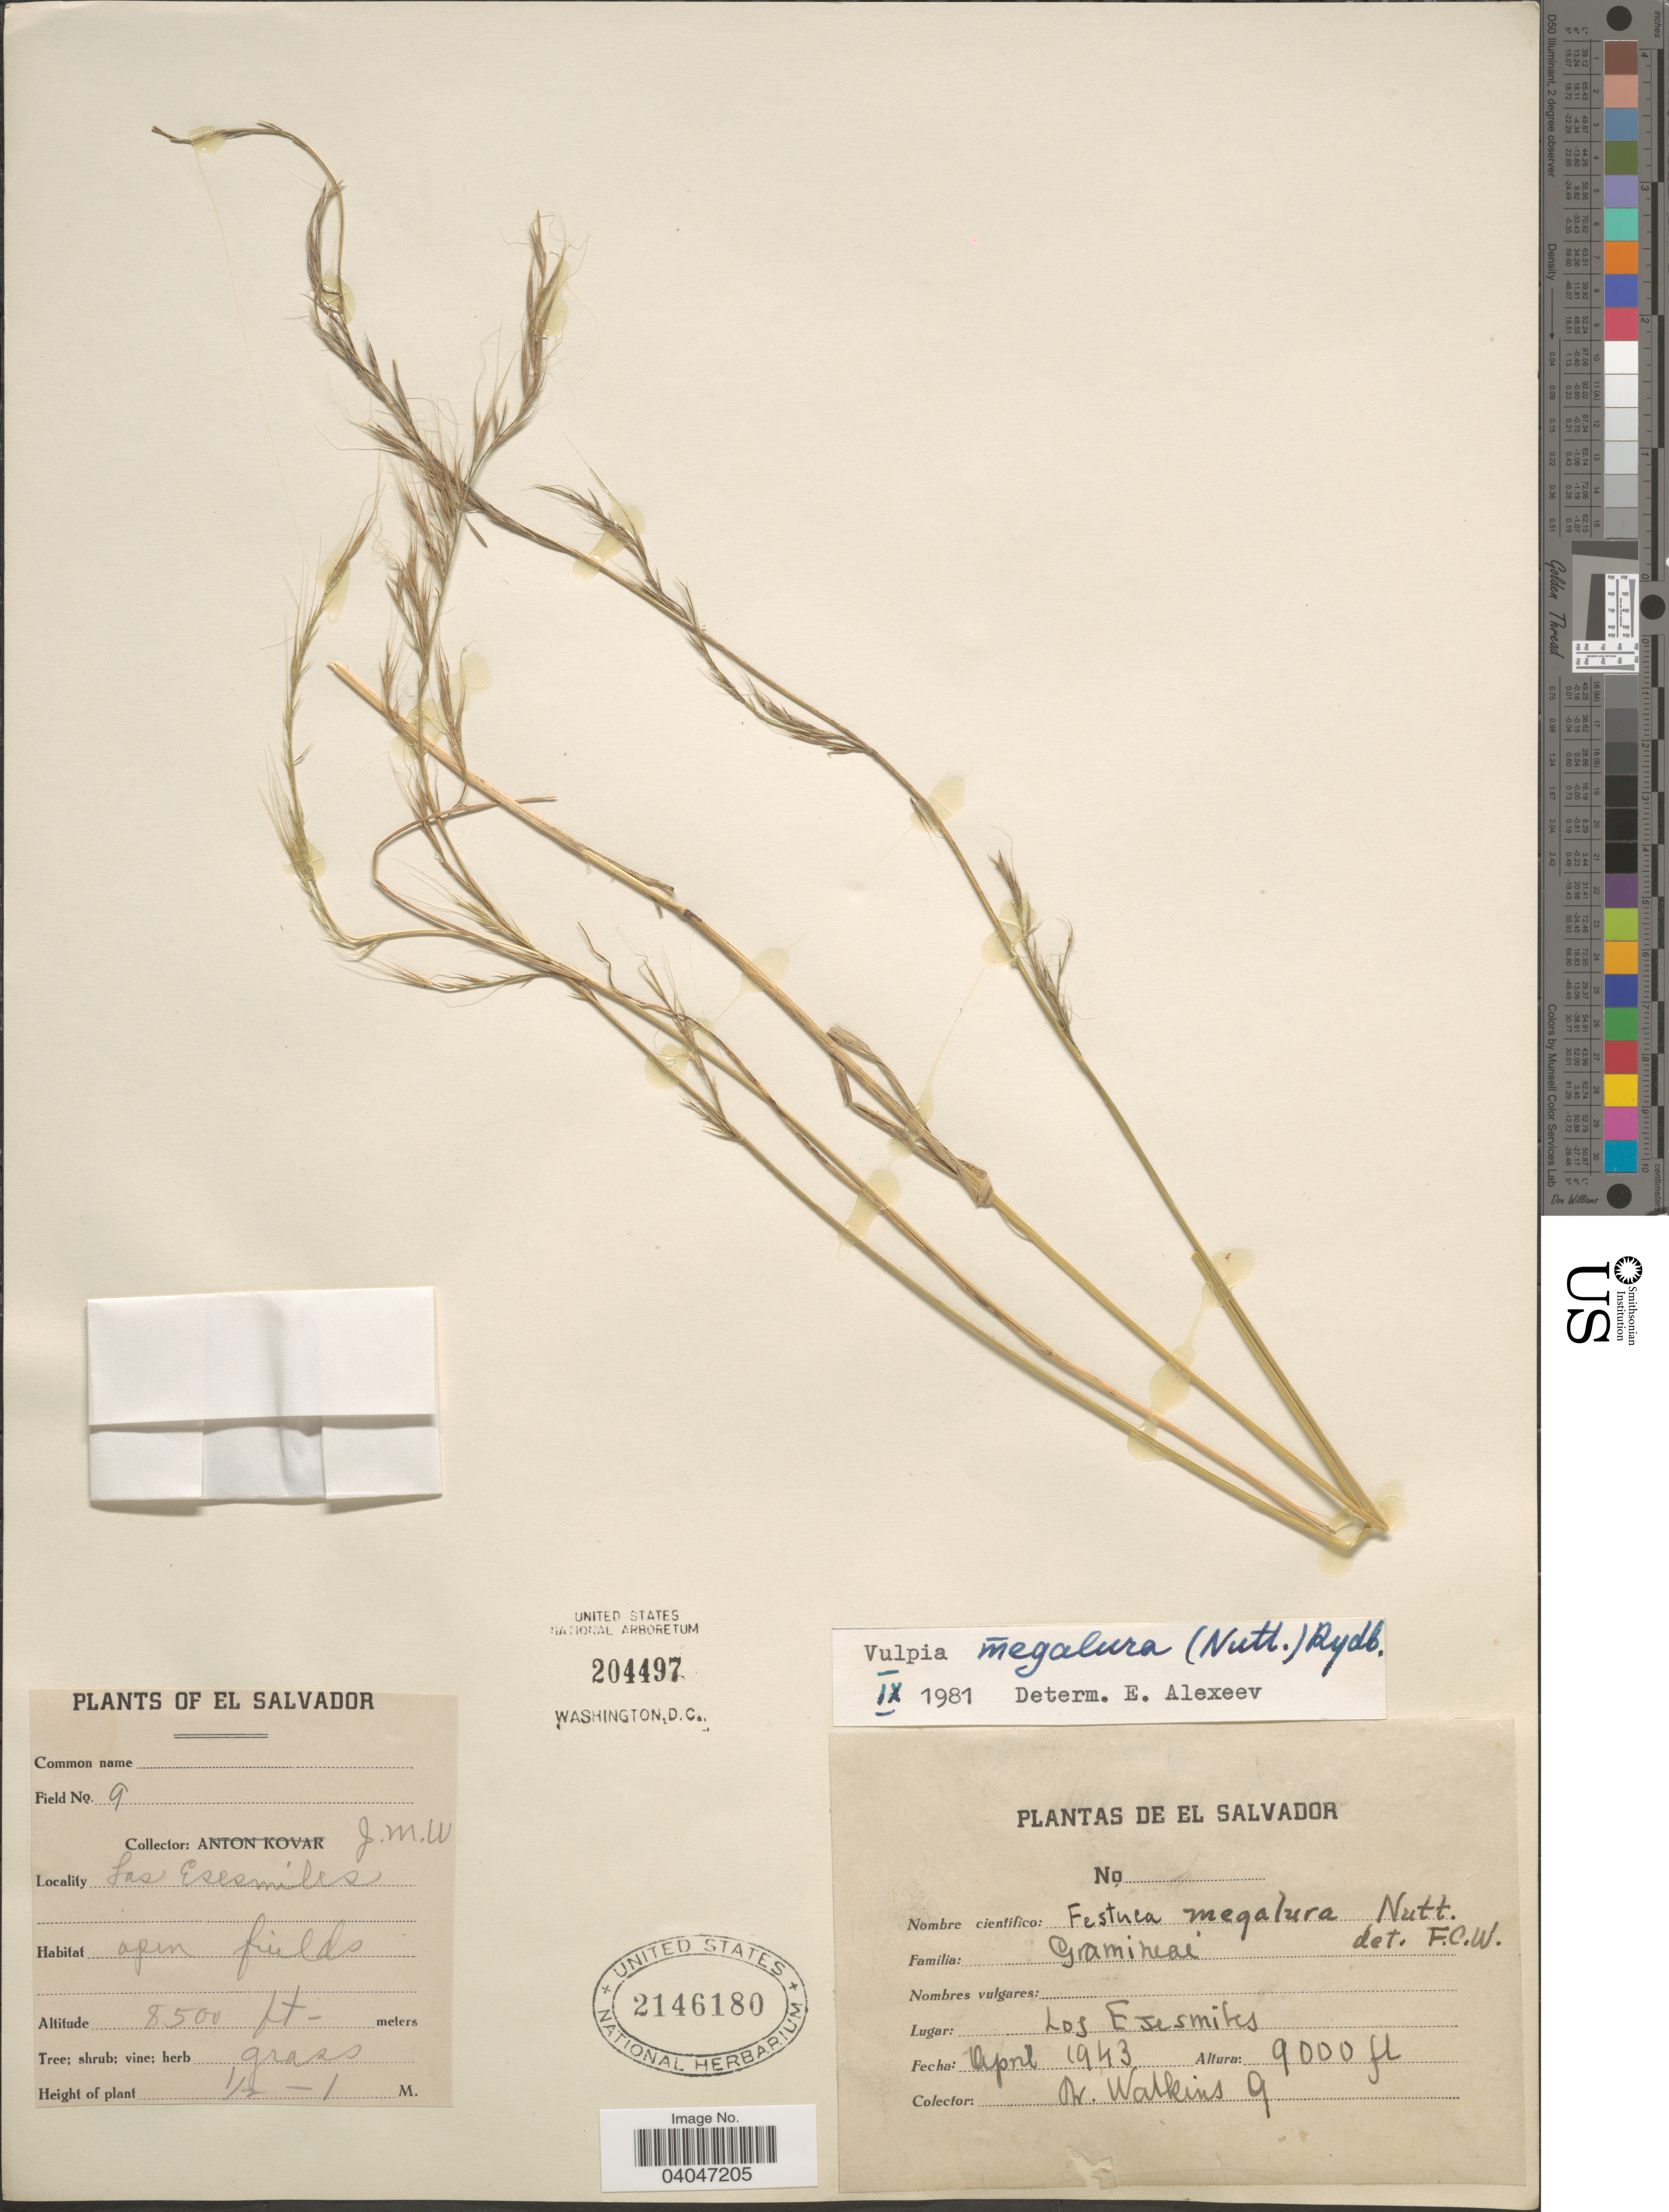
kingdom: Plantae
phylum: Tracheophyta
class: Liliopsida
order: Poales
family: Poaceae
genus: Festuca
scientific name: Festuca megalura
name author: Nutt.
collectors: Watkins, --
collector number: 9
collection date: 1943-04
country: El Salvador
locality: Los Esesmites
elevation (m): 2743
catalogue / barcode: US 204497